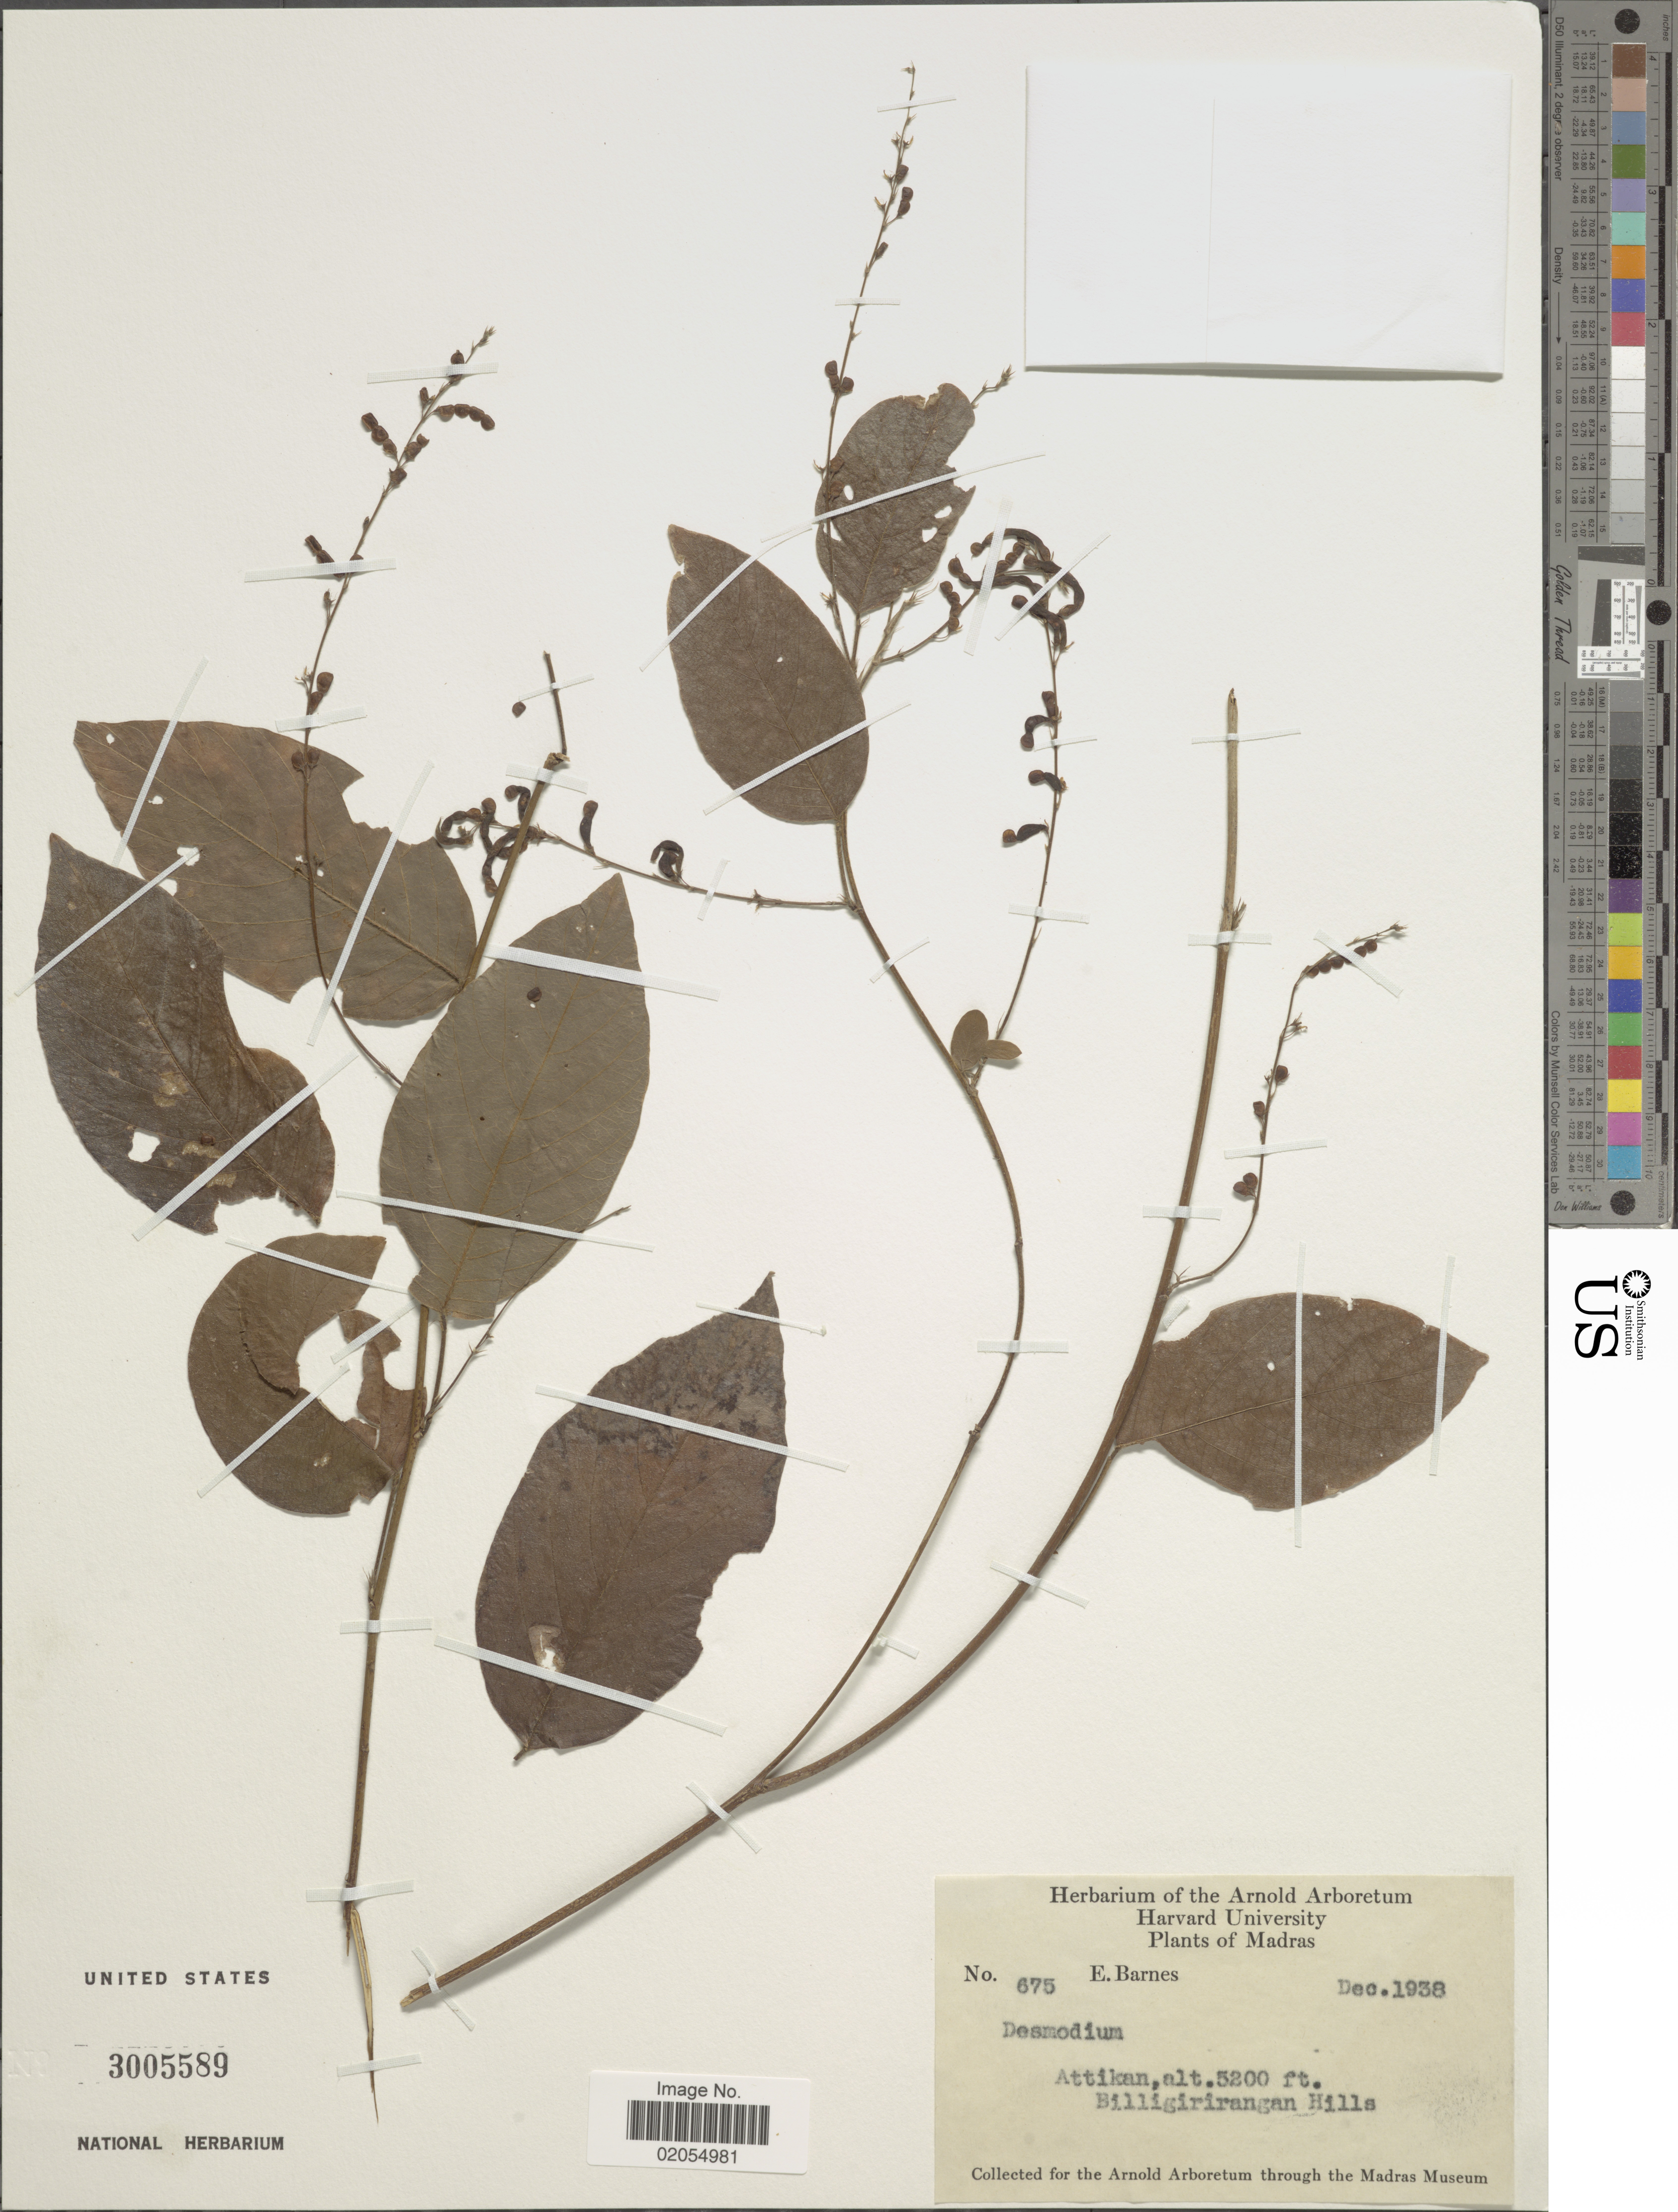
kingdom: Plantae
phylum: Tracheophyta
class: Magnoliopsida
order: Fabales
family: Fabaceae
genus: Desmodium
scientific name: Desmodium sp.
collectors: E. Barnes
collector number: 675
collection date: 1938-12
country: India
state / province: Karnataka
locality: Madras, Dupabarry, E slope, Mysore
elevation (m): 1585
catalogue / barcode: US 3005589